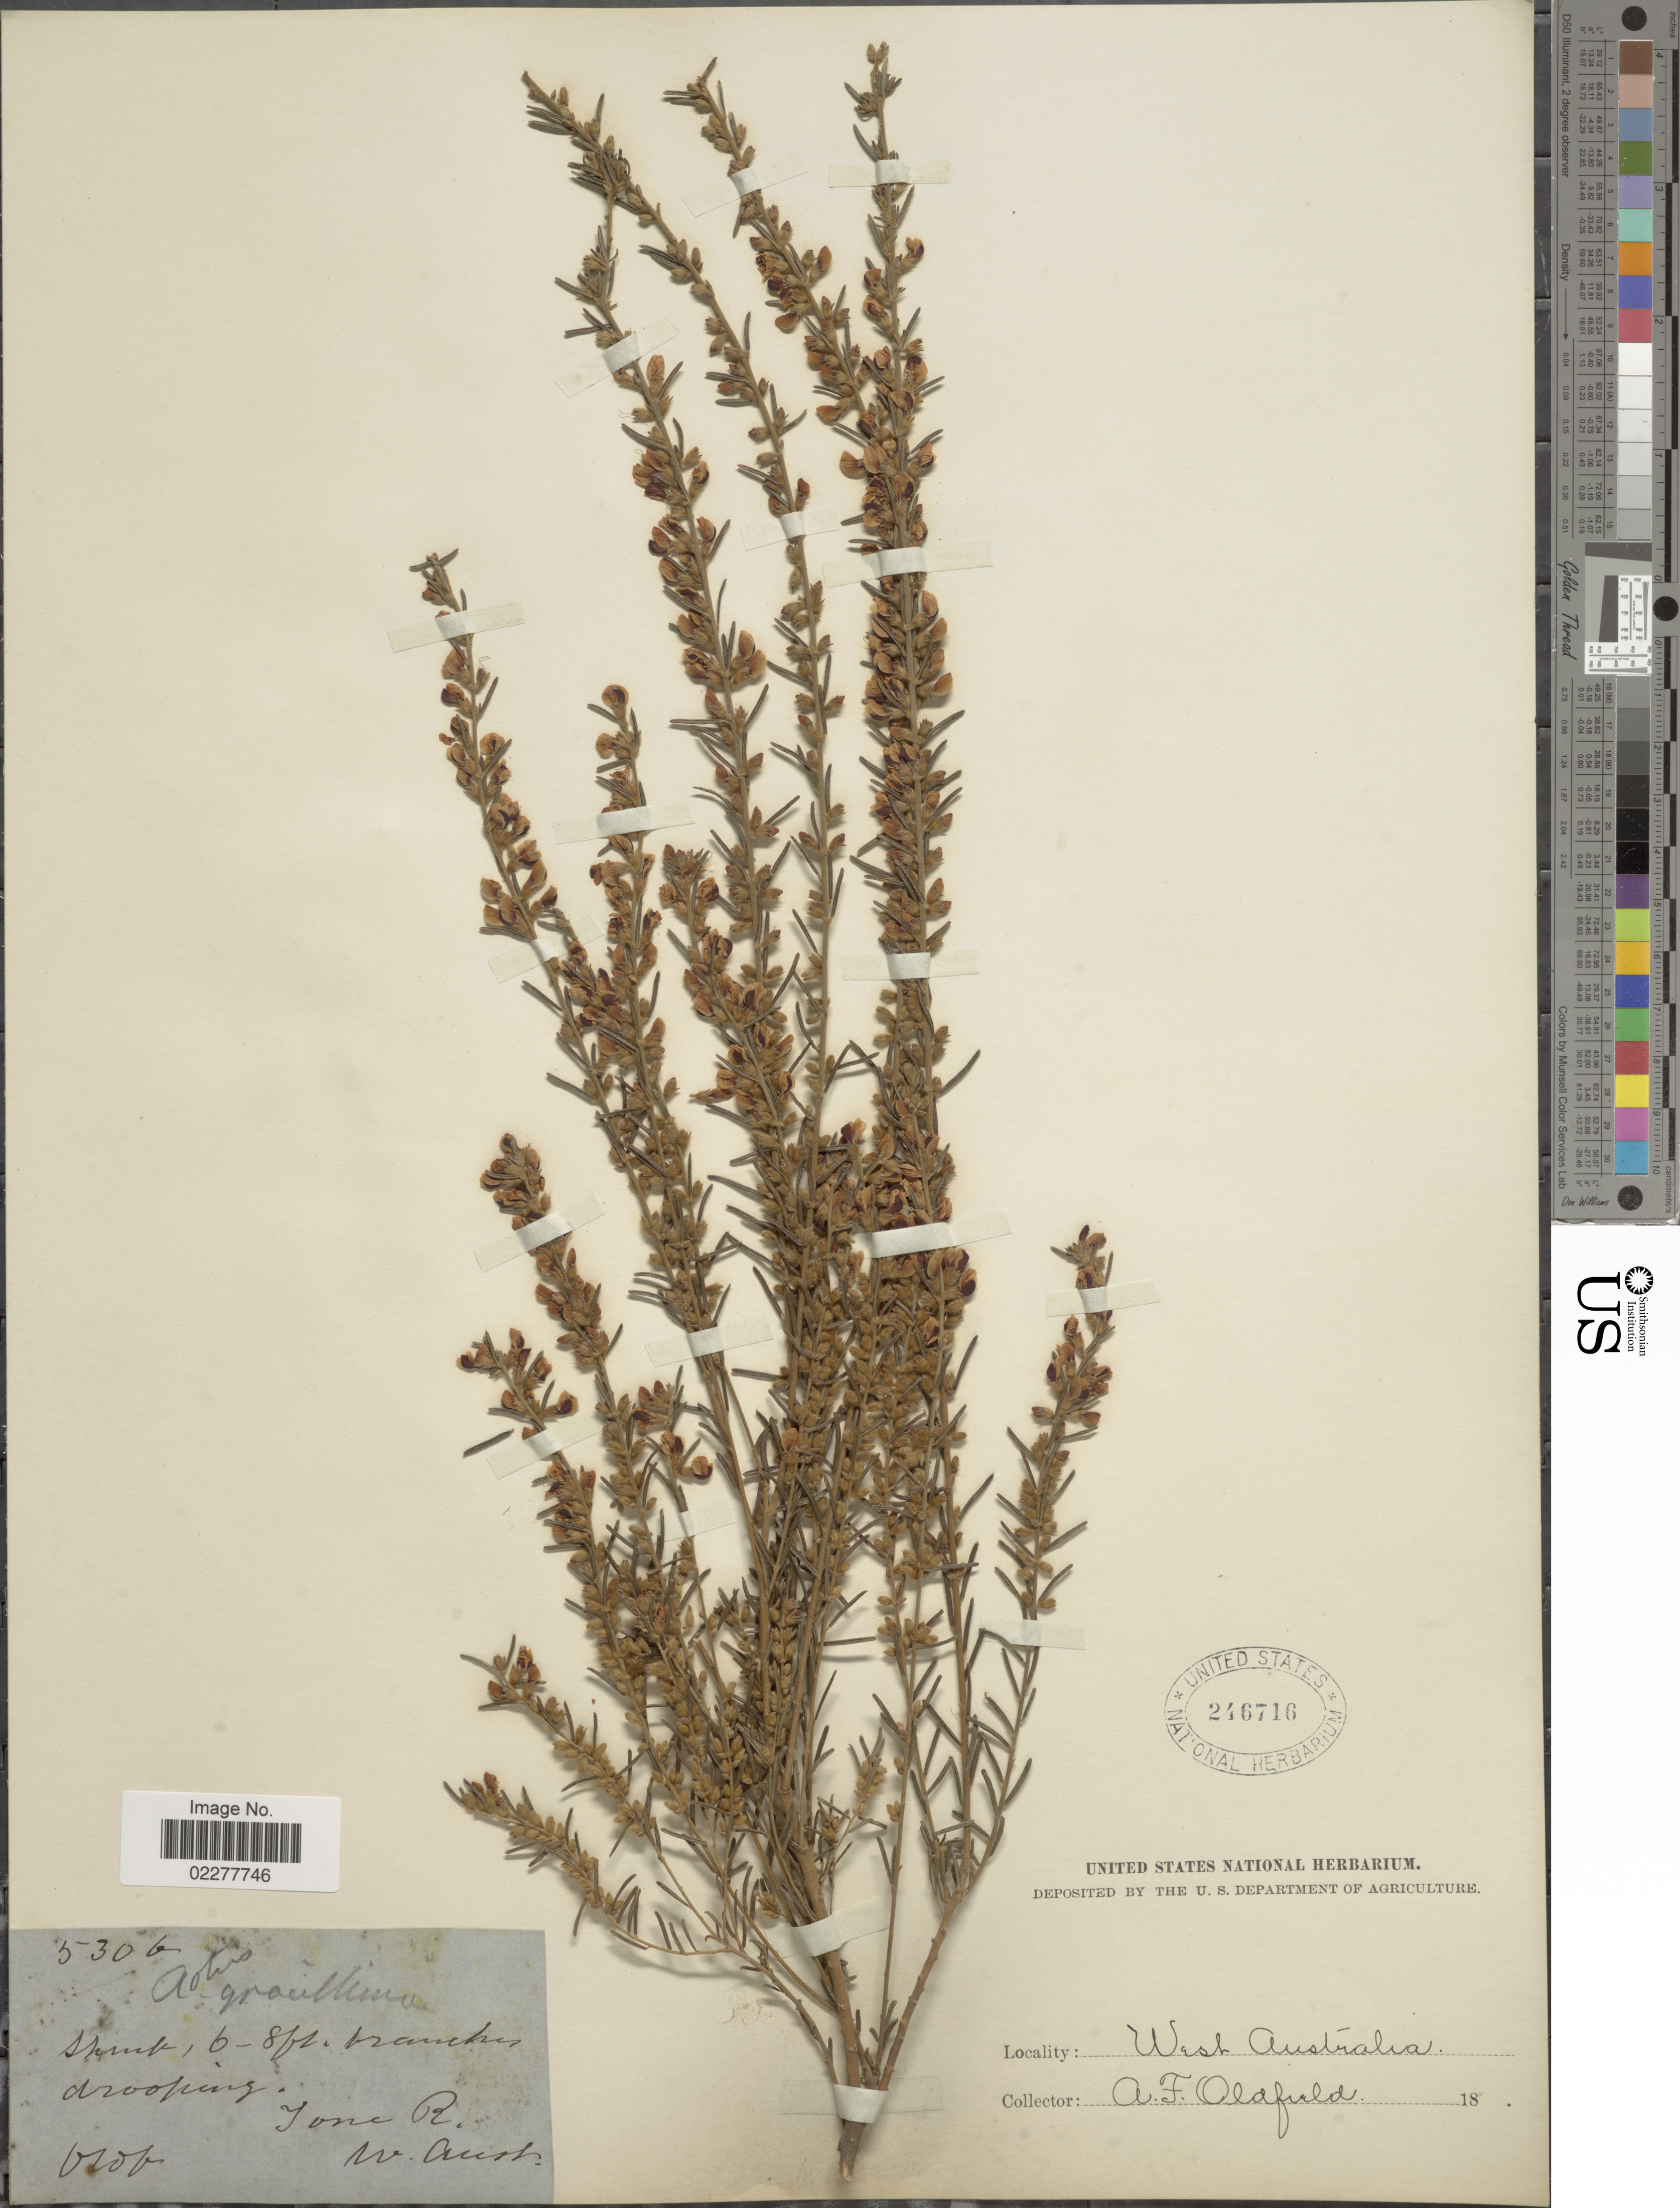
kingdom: Plantae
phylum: Tracheophyta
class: Magnoliopsida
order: Fabales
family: Fabaceae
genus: Aotus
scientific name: Aotus gracillima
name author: Meissner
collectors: A. Oldfield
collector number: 5306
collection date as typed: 18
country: Australia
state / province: Western Australia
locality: West Australia. Tone R.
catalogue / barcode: US 246716